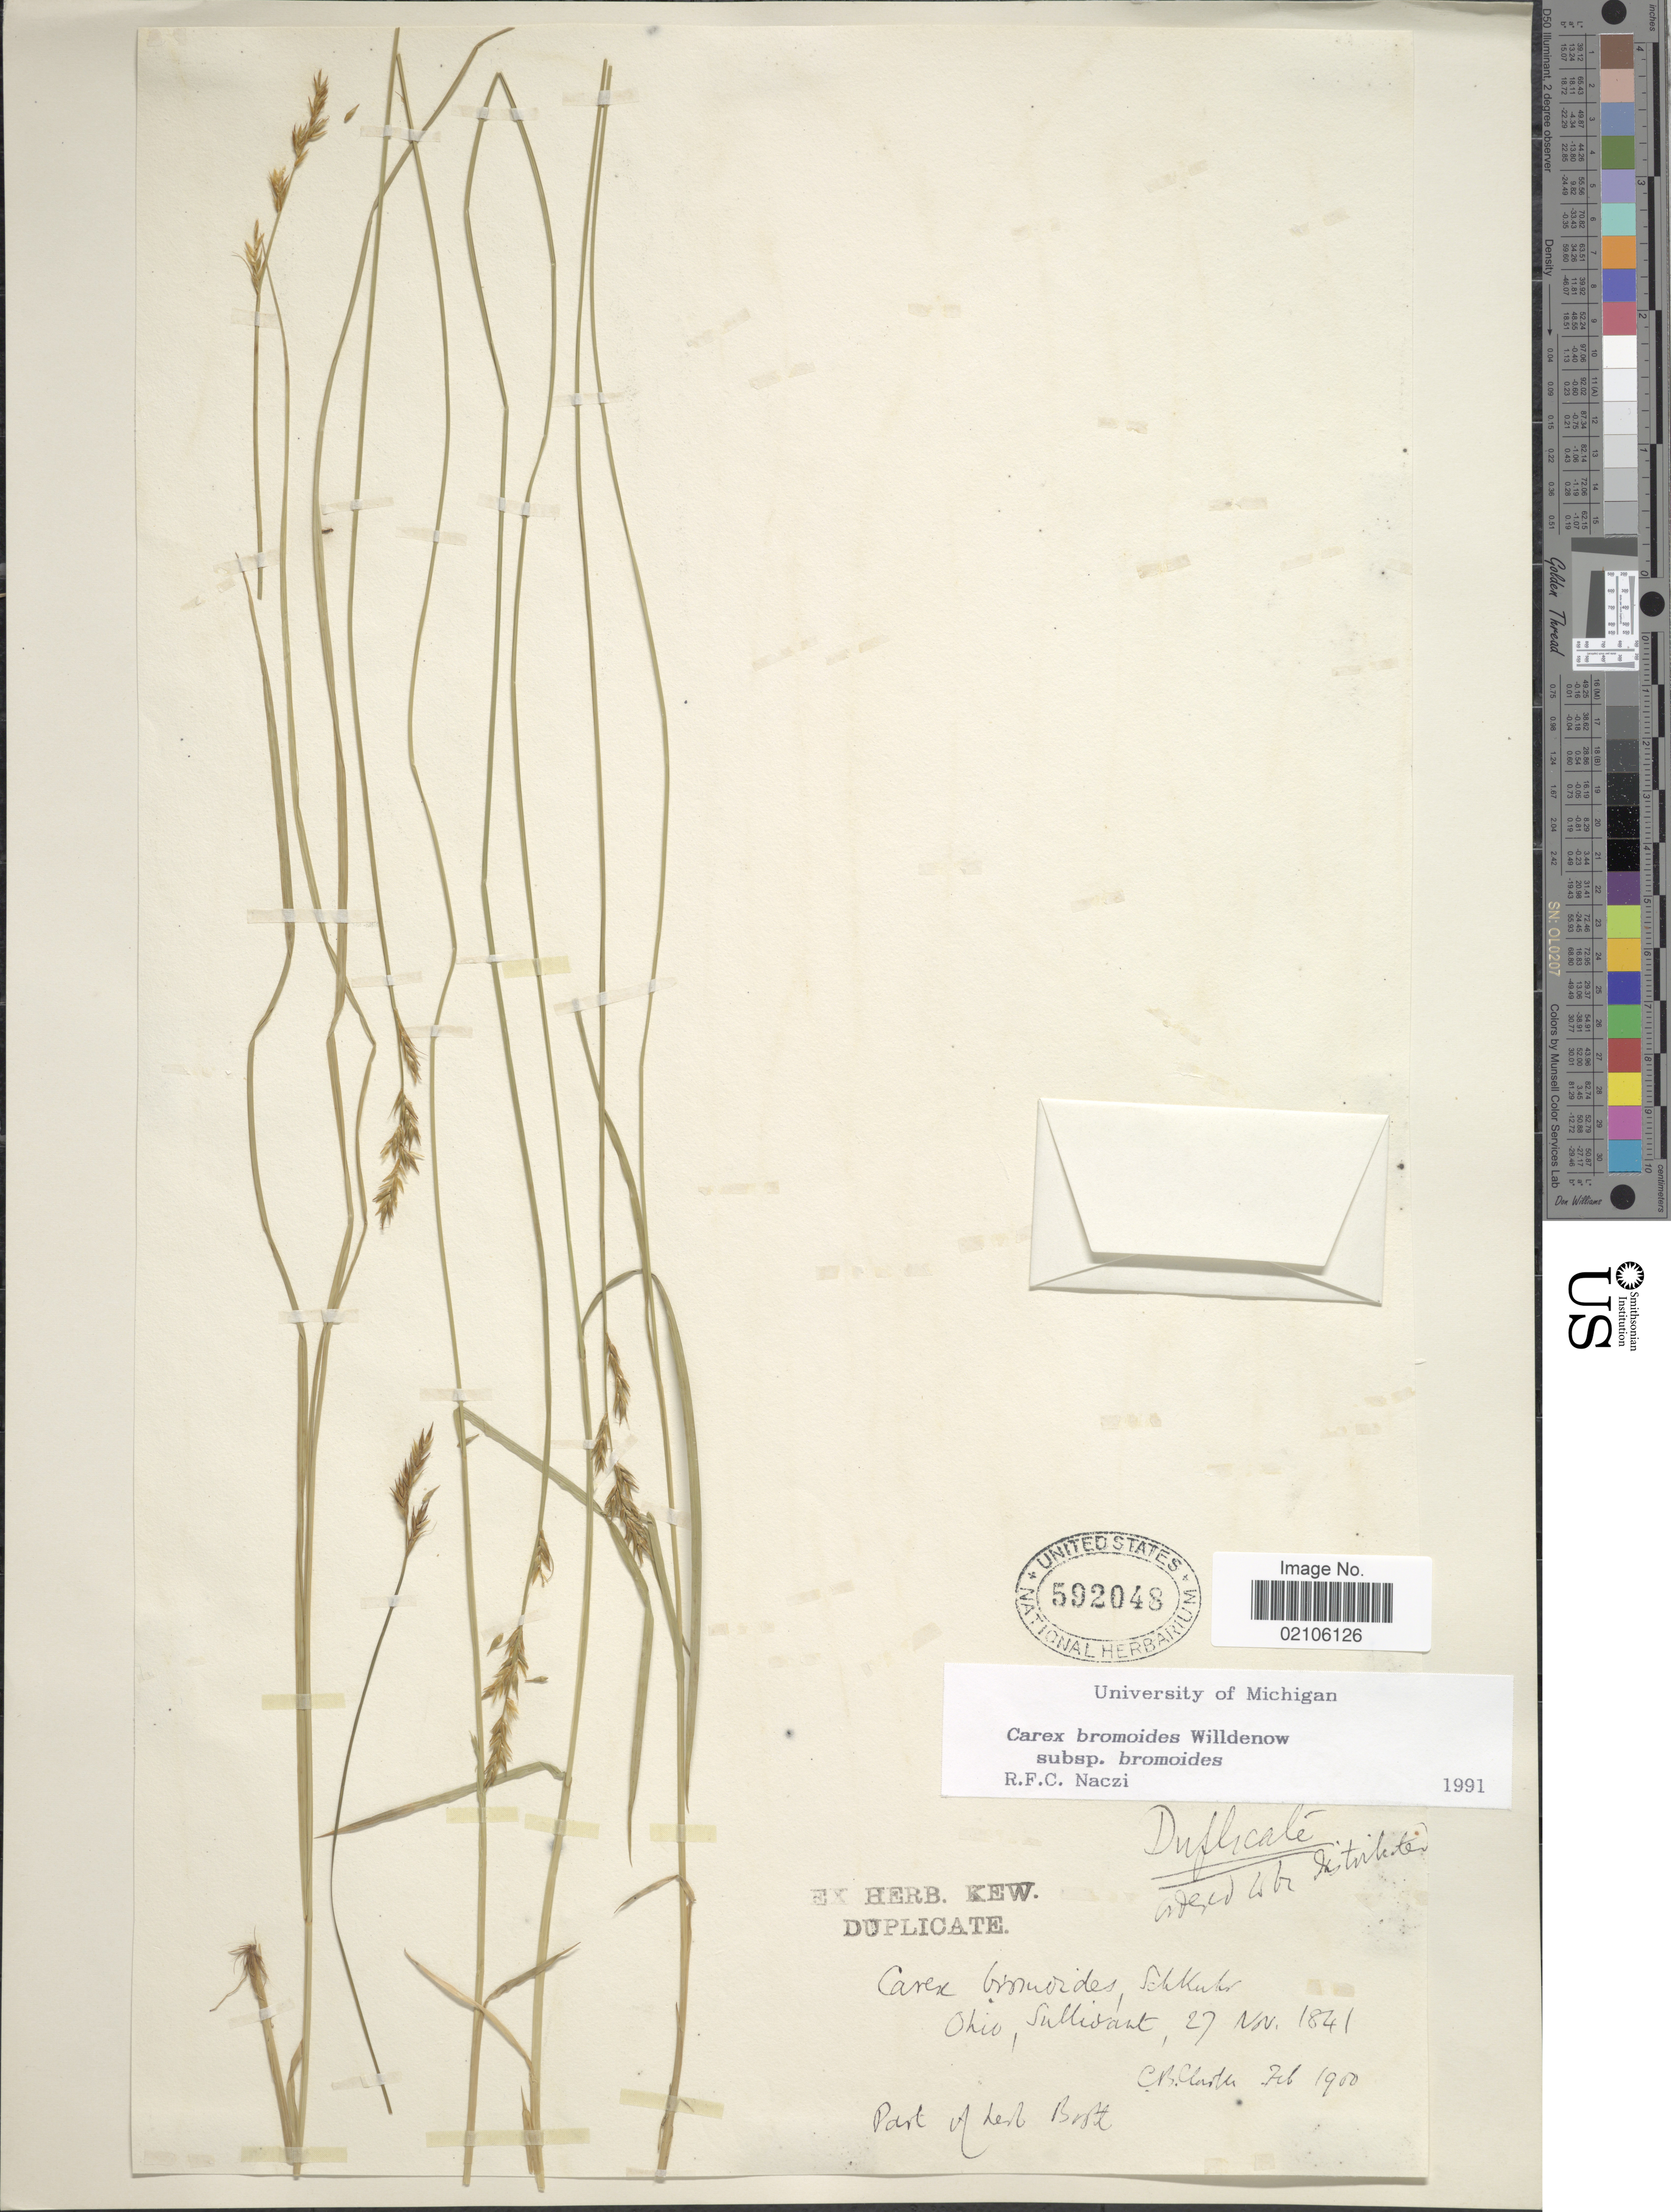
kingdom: Plantae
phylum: Tracheophyta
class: Liliopsida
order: Poales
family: Cyperaceae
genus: Carex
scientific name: Carex bromoides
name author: Willd.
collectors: Sullivant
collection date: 1841-11-27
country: United States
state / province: Ohio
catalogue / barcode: US 592048